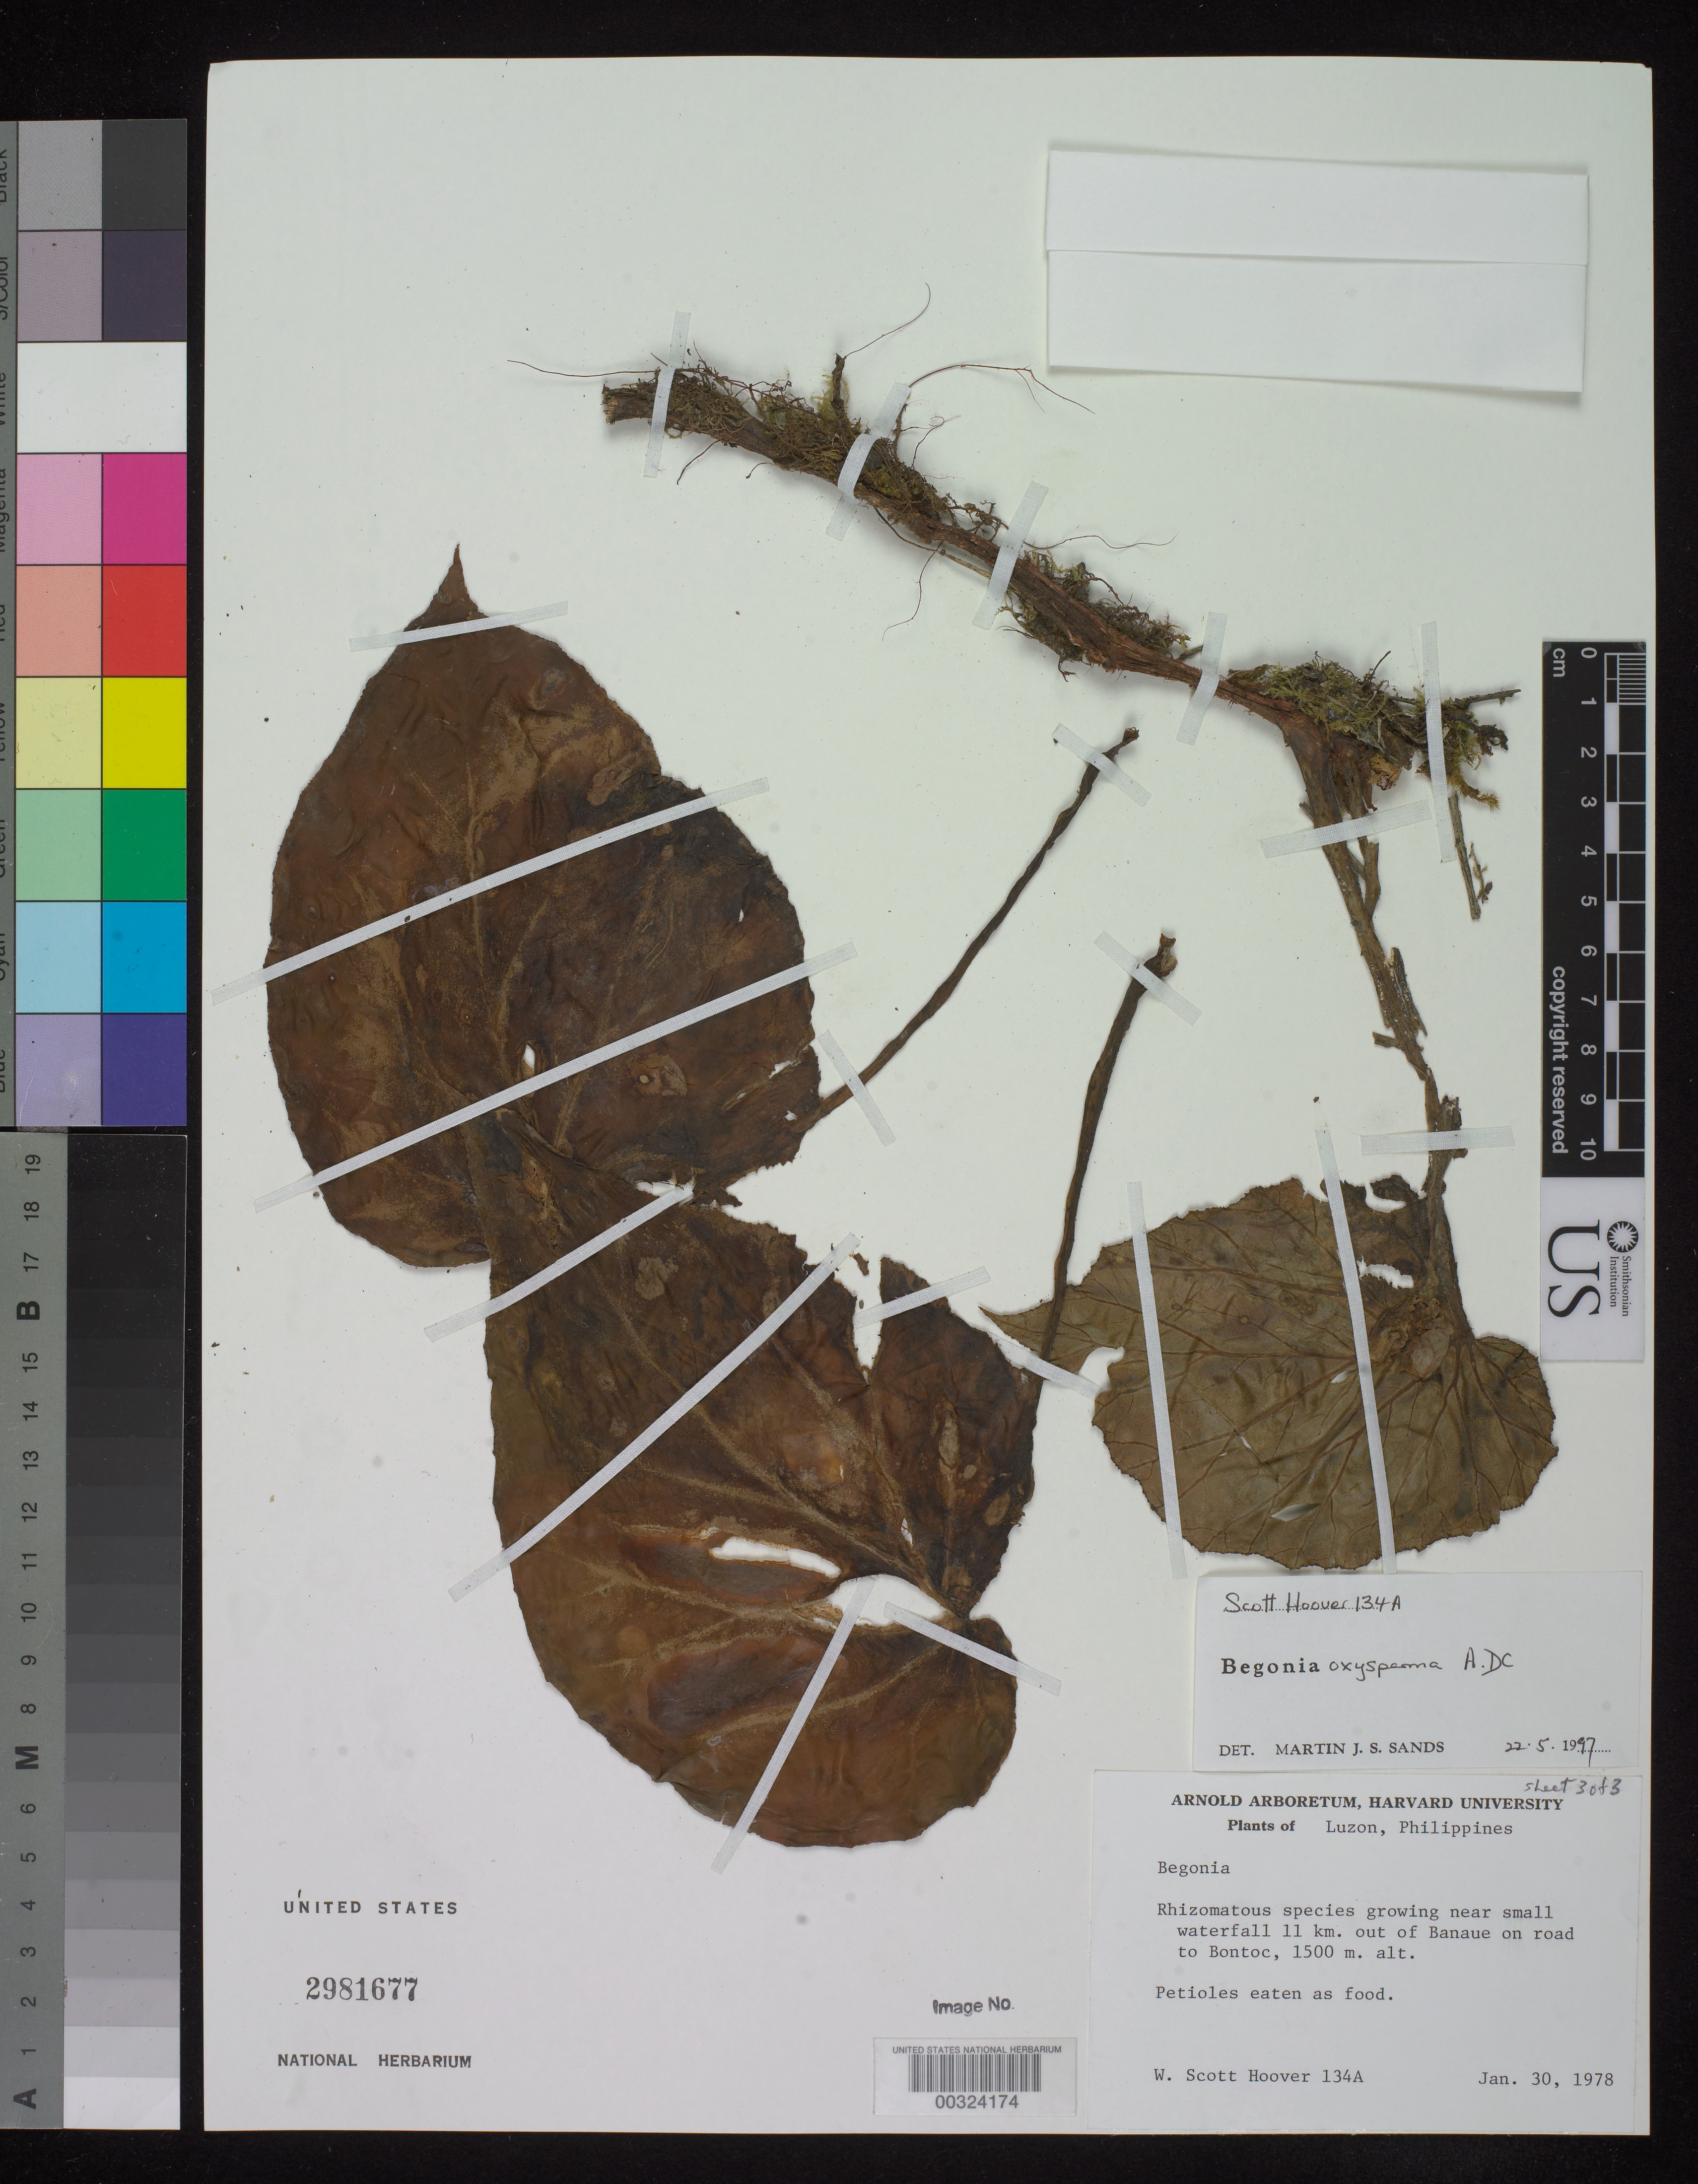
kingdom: Plantae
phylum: Tracheophyta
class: Magnoliopsida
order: Cucurbitales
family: Begoniaceae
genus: Begonia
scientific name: Begonia oxysperma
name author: A. DC.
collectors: W. S. Hoover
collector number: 134a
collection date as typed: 30 Jan 1978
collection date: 1978-01-30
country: Philippines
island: Luzon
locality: Waterfall 11 km out of banaue on road to bontoc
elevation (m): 1500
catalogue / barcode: US 2981677